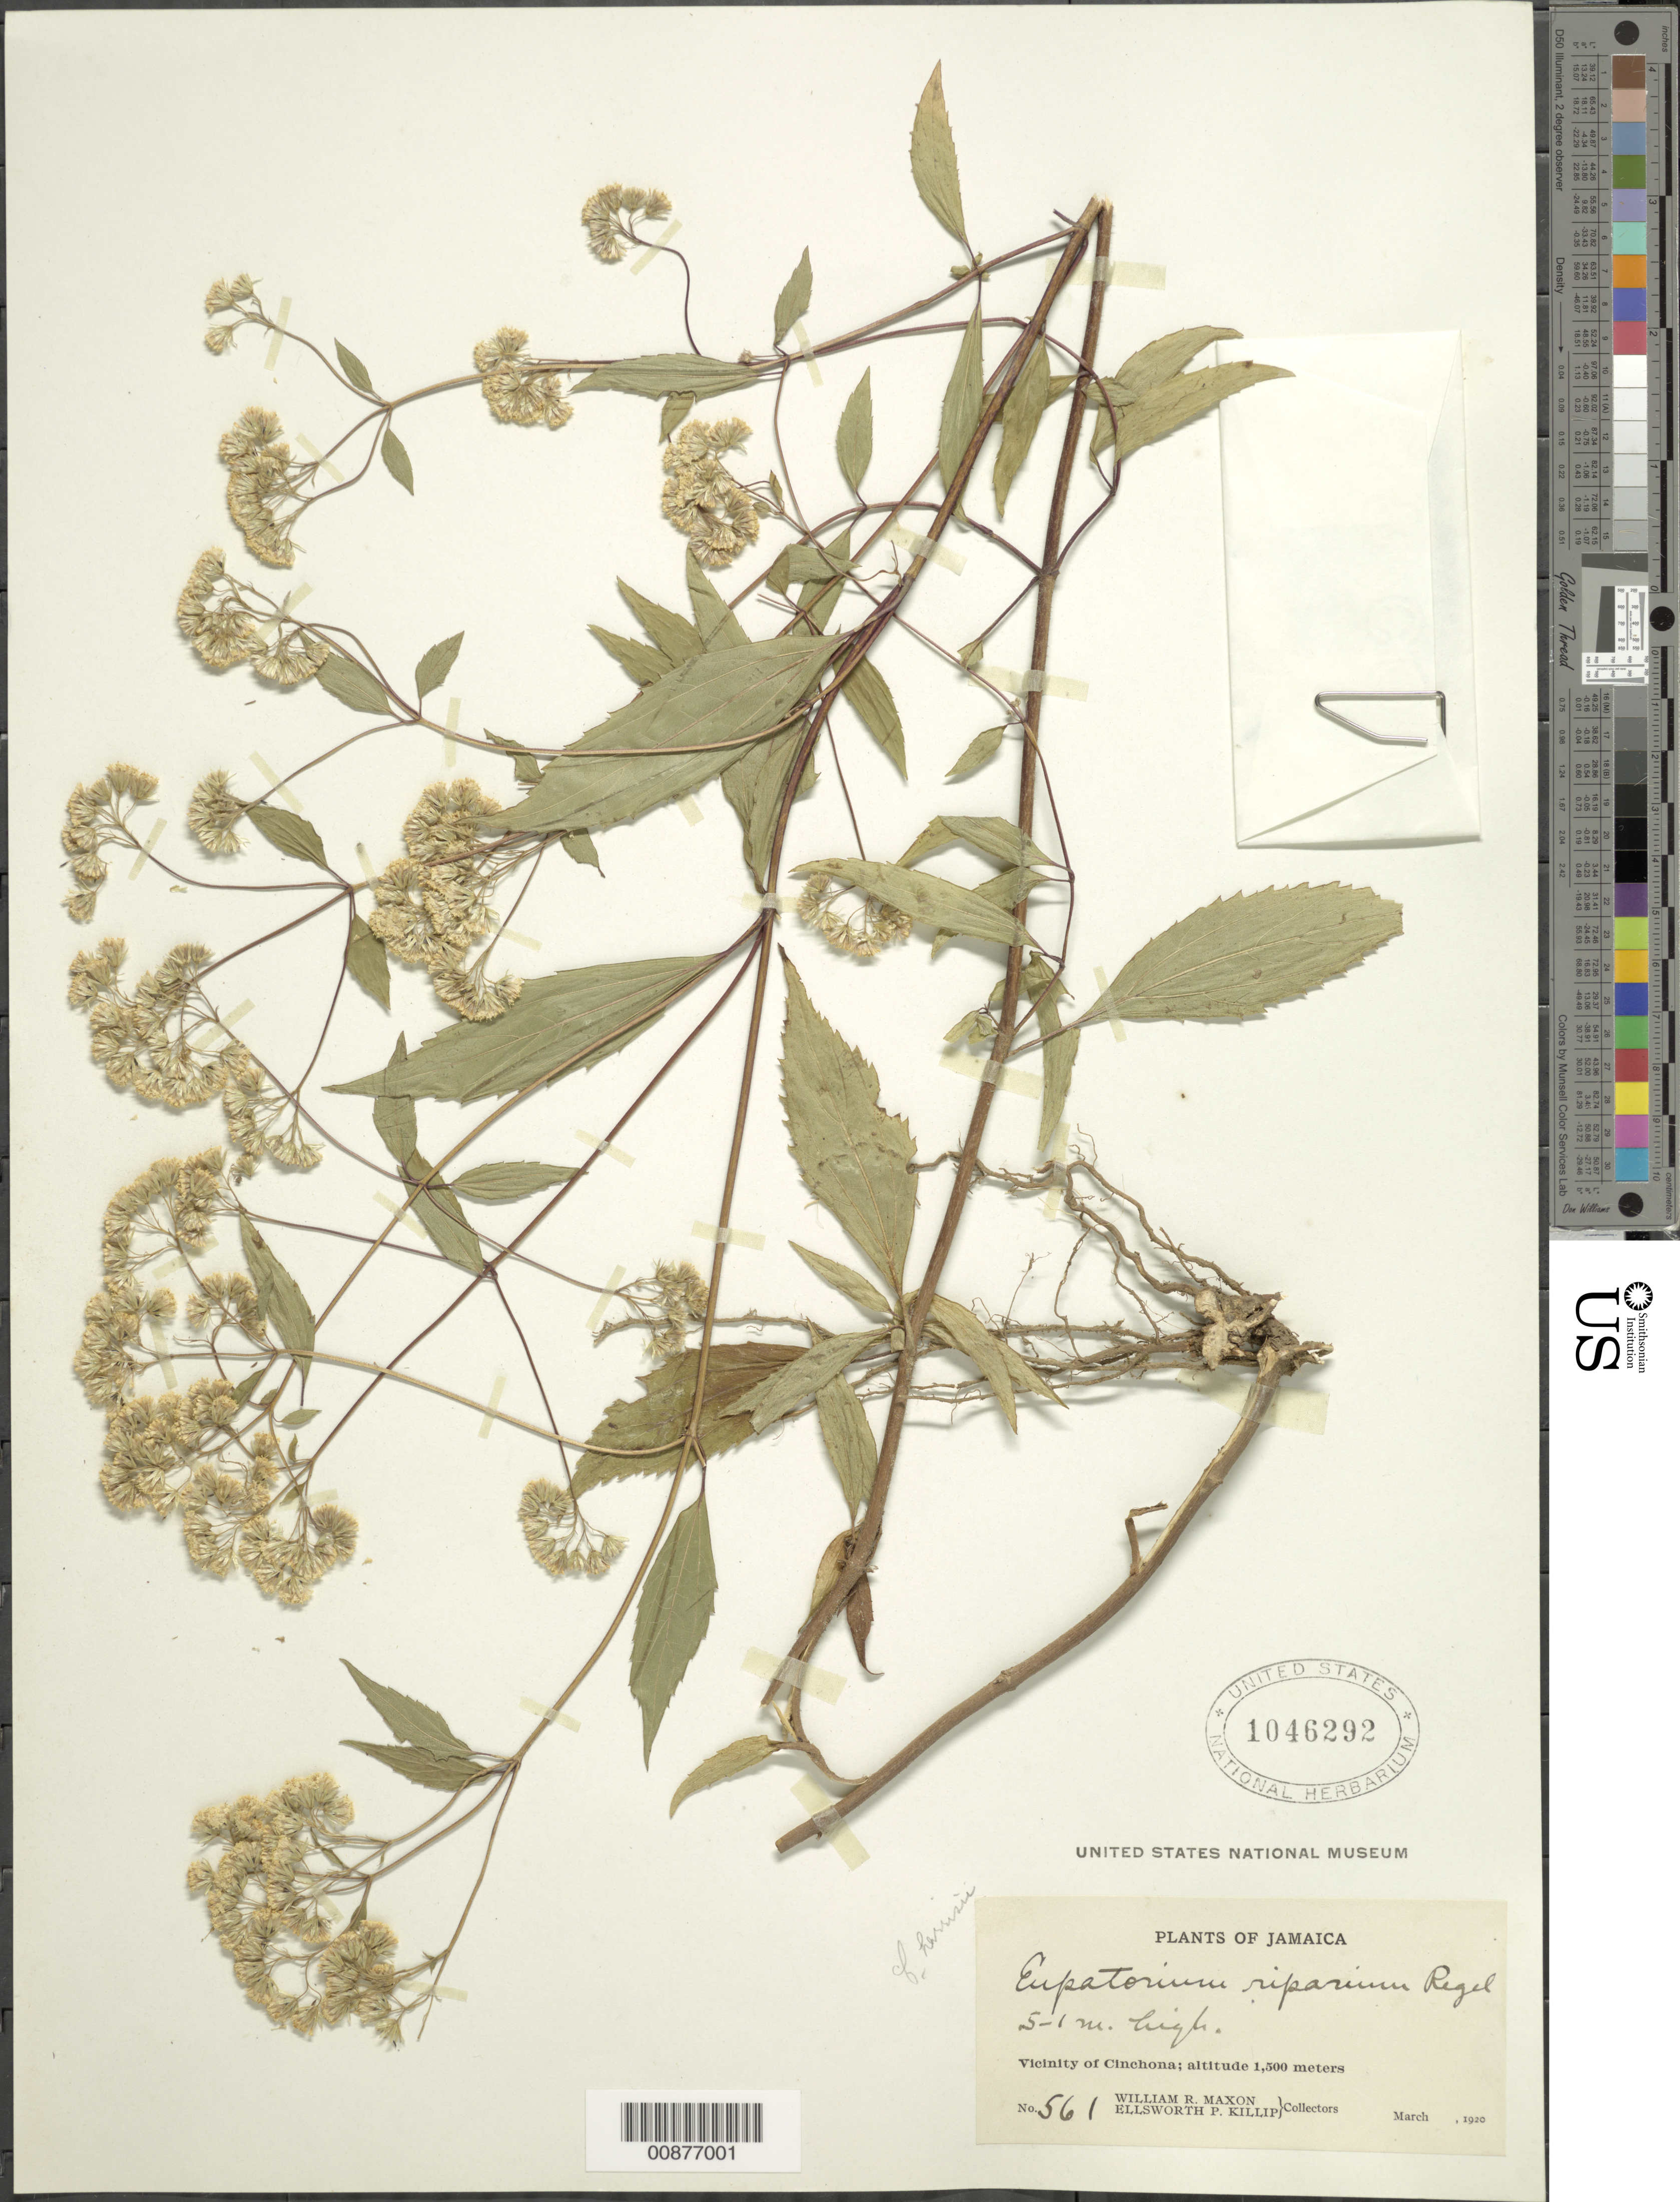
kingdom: Plantae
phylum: Tracheophyta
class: Magnoliopsida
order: Asterales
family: Asteraceae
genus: Ageratina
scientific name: Ageratina riparia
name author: (Regel) R.M. King & H. Rob.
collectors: W. R. Maxon & E. P. Killip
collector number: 561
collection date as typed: Mar 1920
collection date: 1920-03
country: Jamaica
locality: Vicinity of Cinchona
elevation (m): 1500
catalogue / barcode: US 1046292